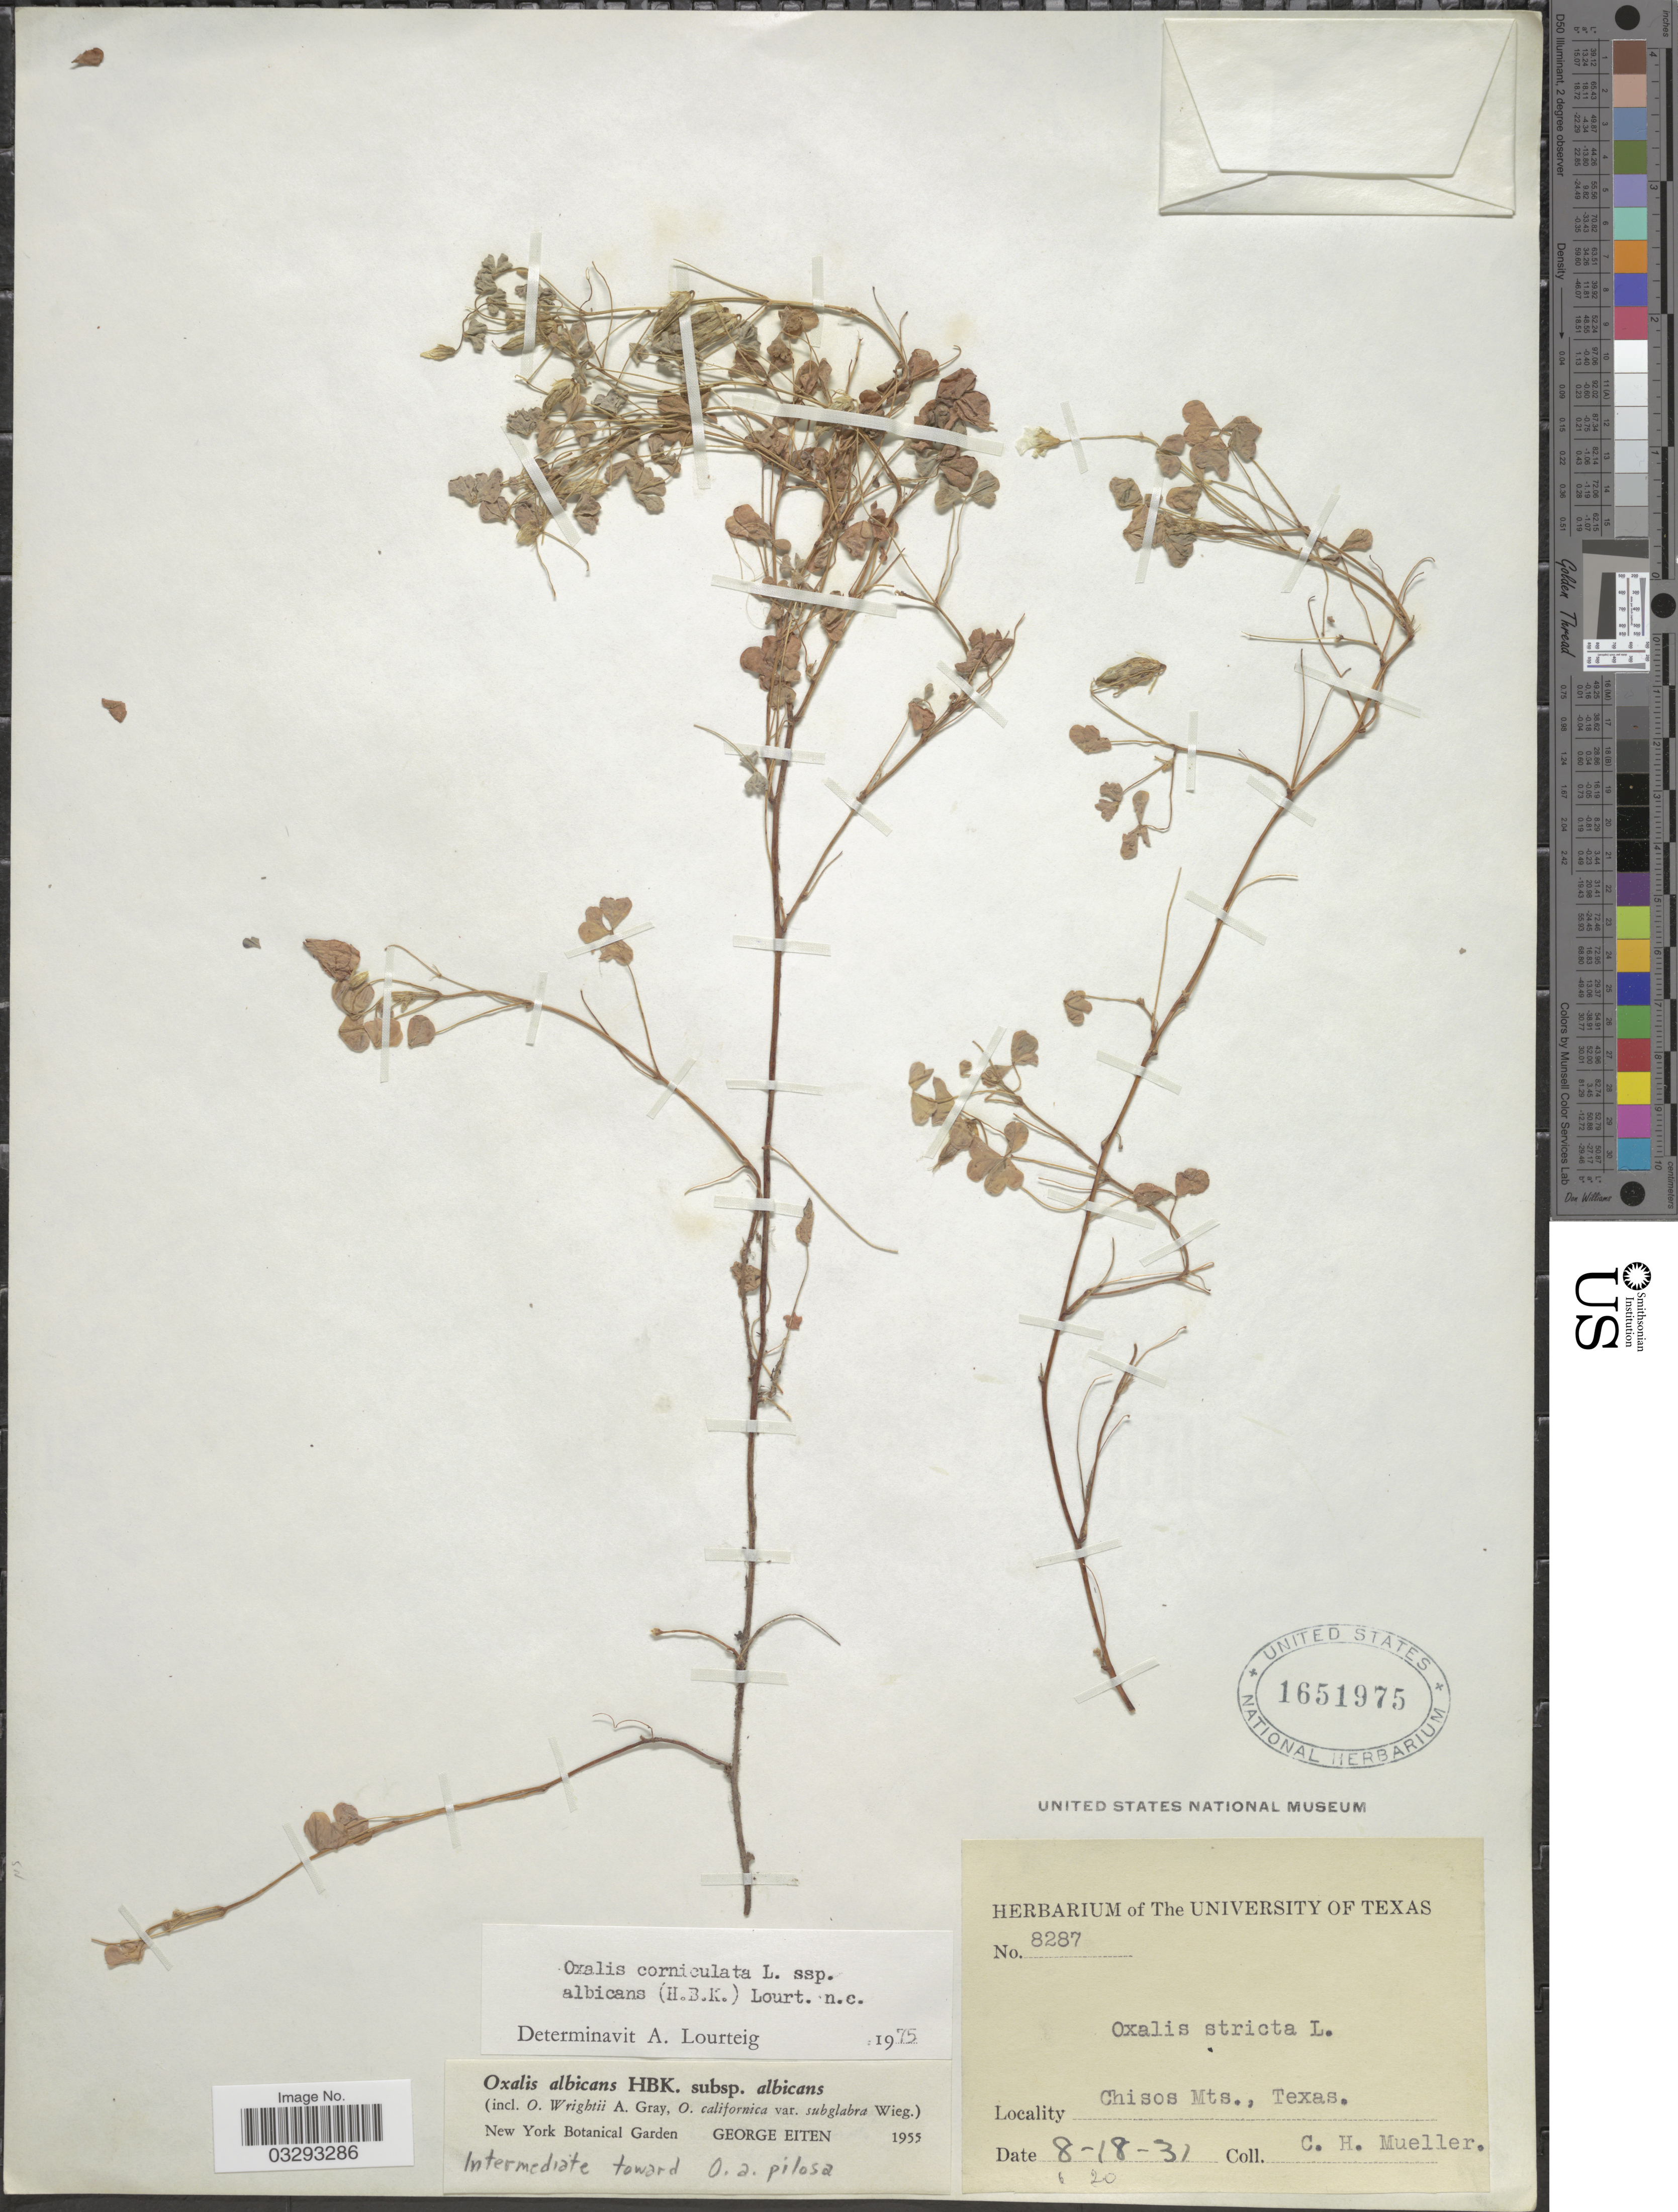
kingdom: Plantae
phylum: Tracheophyta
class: Magnoliopsida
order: Oxalidales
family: Oxalidaceae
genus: Oxalis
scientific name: Oxalis corniculata subsp. albicans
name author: (Kunth) Lourteig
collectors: C. H. Mueller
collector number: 8287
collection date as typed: Transcribed d/m/y: 18/8/31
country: United States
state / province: Texas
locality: Chisos Mts.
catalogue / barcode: US 1651975